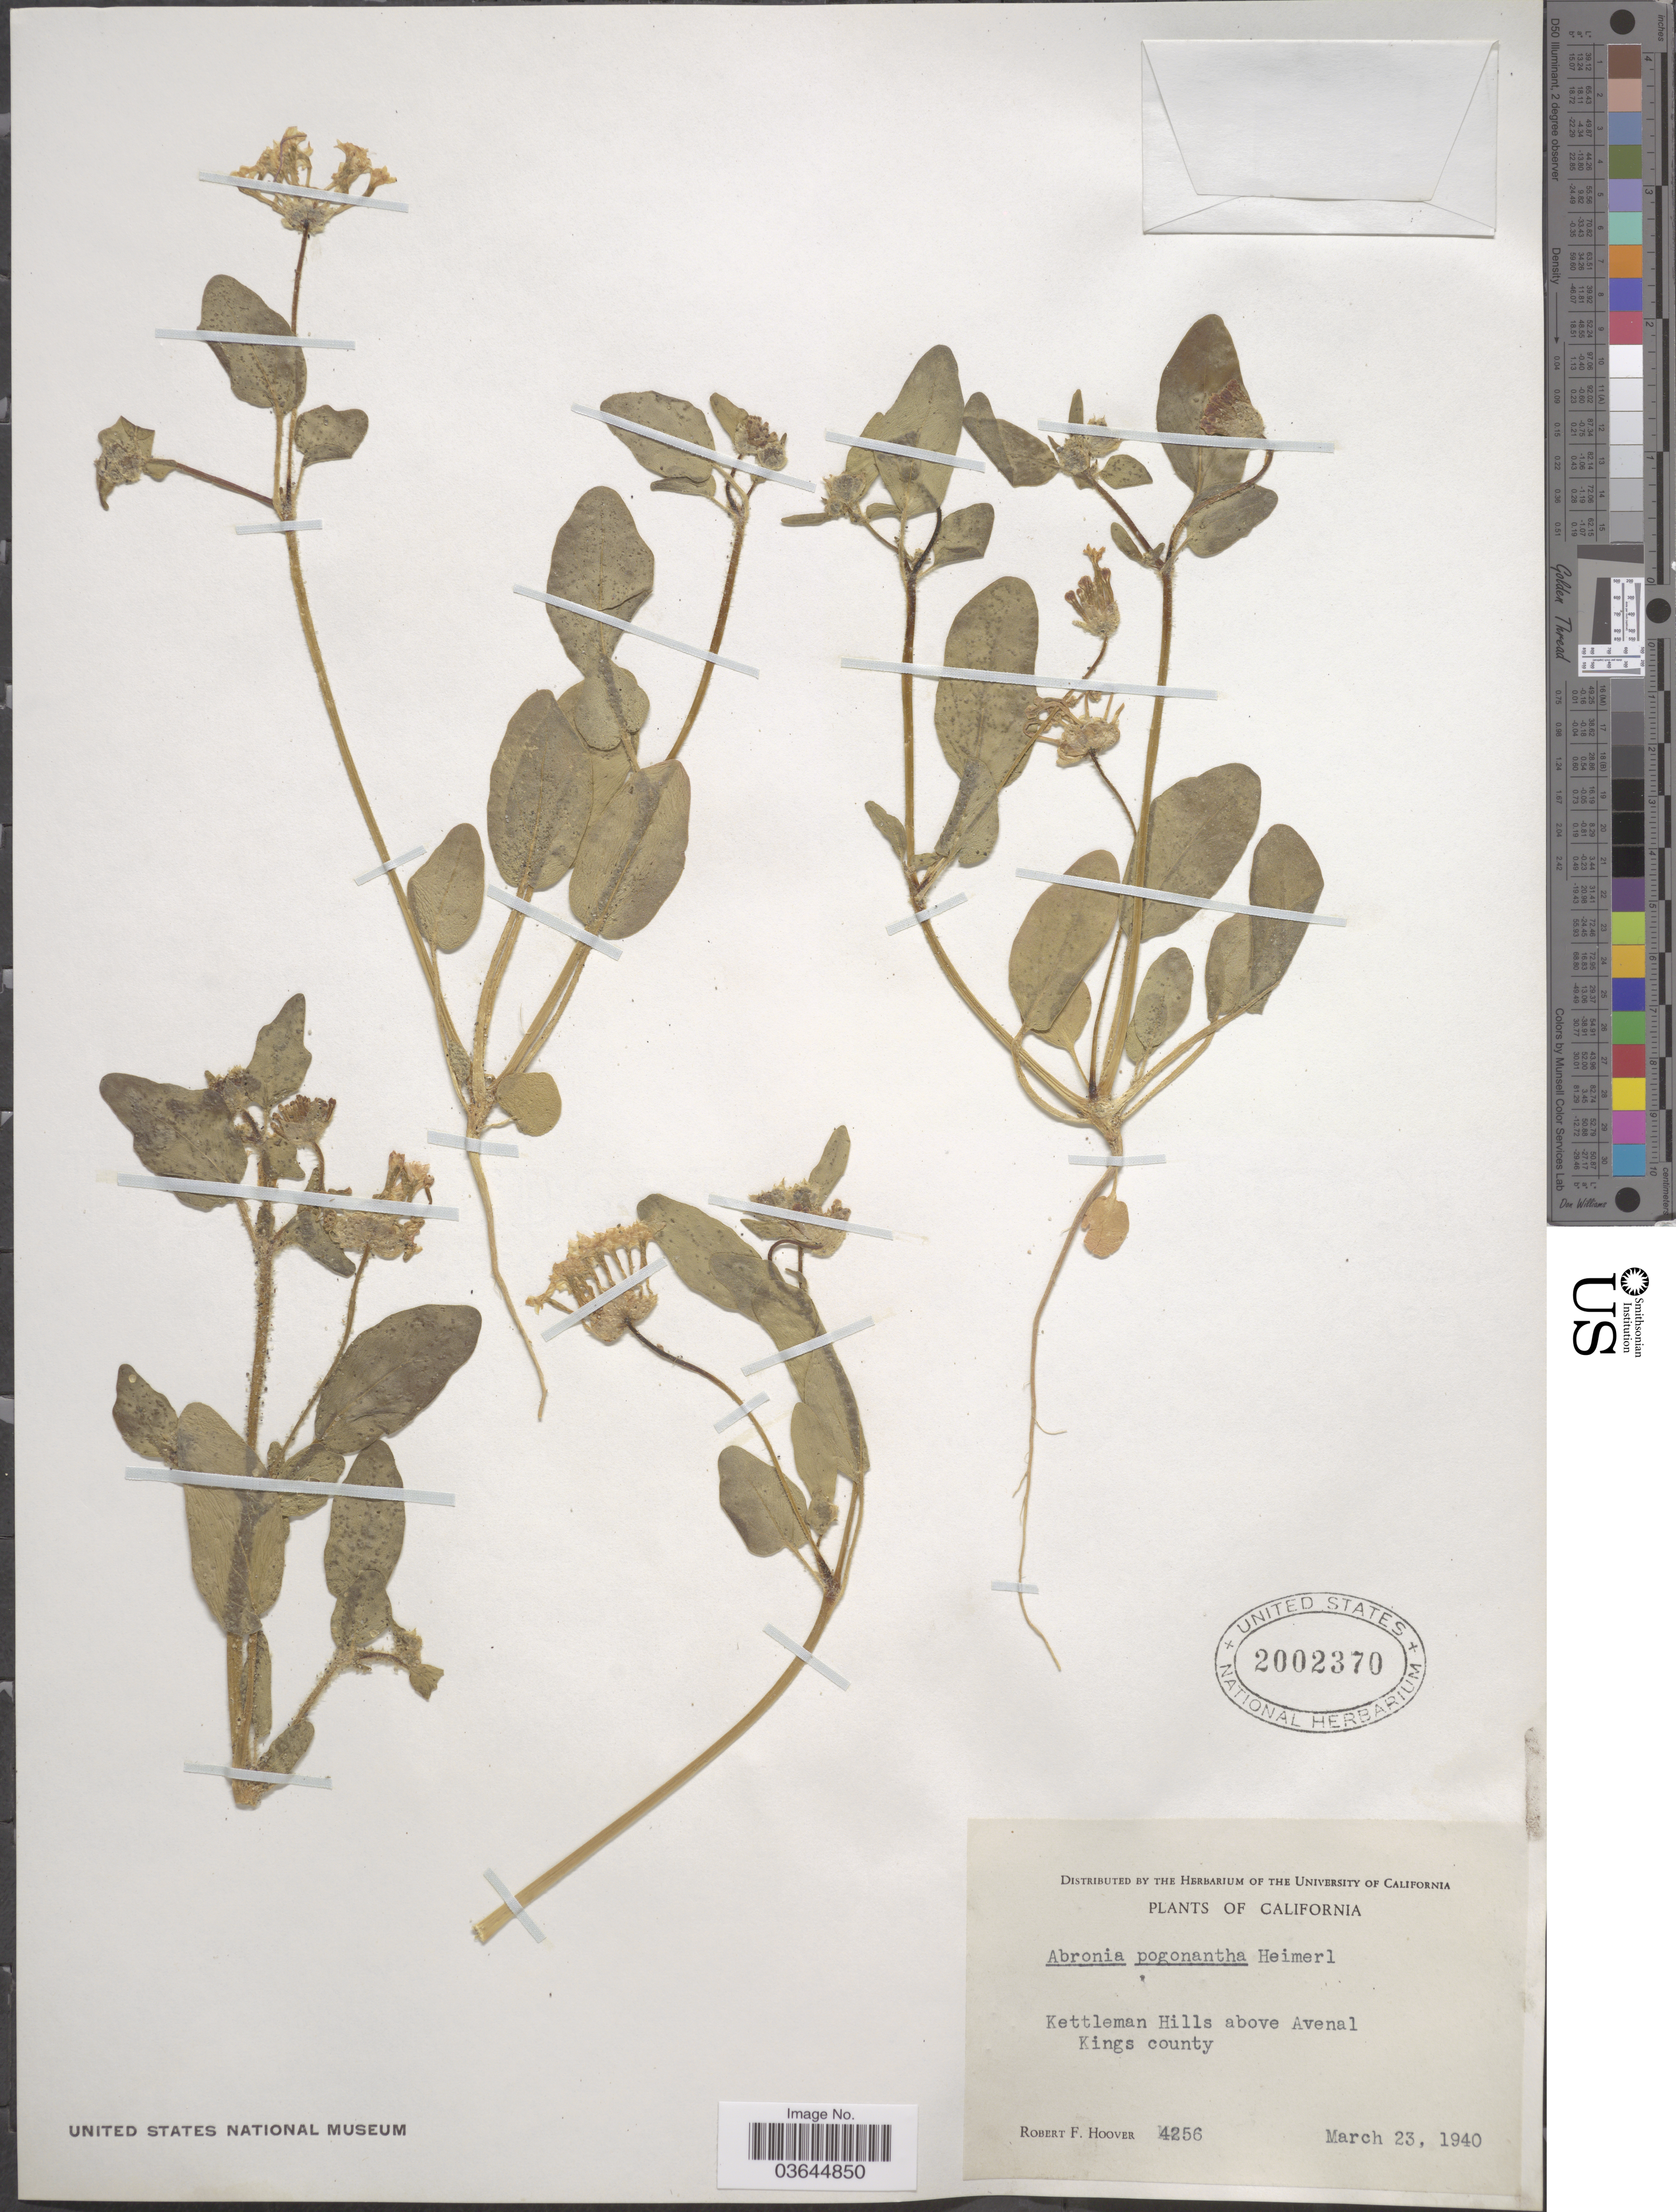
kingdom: Plantae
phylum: Tracheophyta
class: Magnoliopsida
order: Caryophyllales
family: Nyctaginaceae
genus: Abronia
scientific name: Abronia pogonantha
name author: Heimerl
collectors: R. F. Hoover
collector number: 4256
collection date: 1940-03-23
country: United States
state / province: California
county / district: Kings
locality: Kettleman Hills above Avenal Kings county.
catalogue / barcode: US 2002370